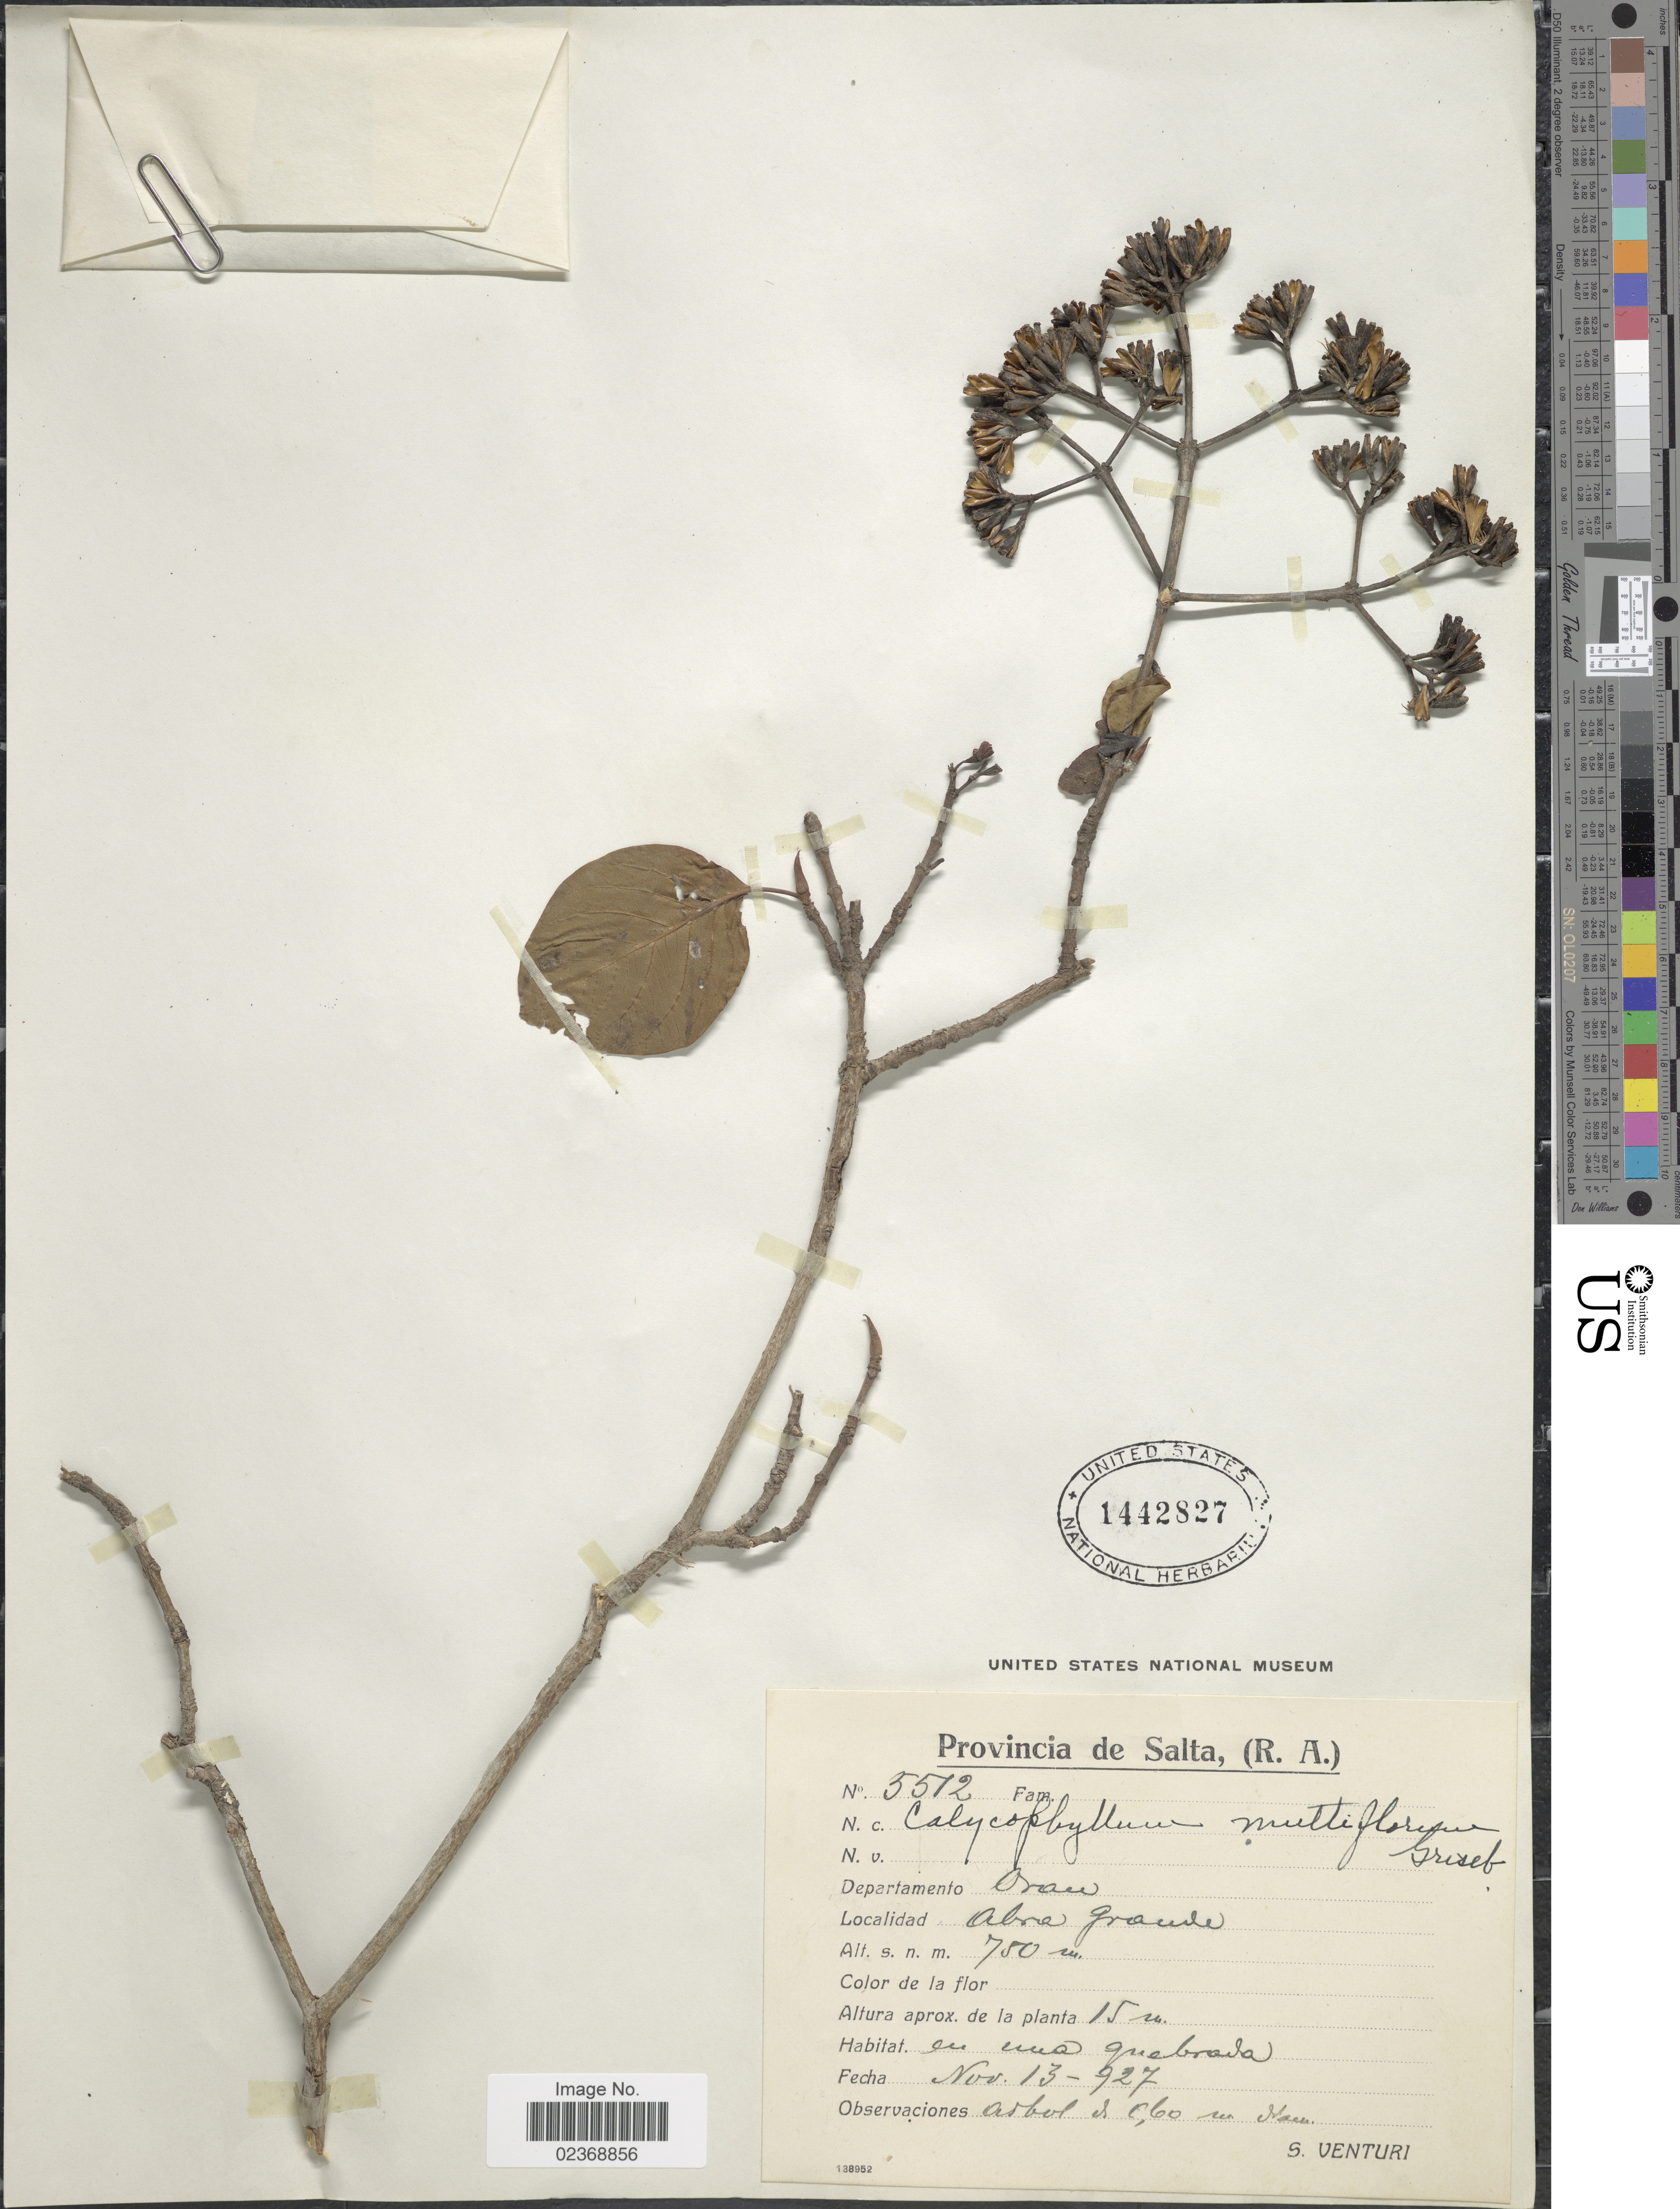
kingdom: Plantae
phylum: Tracheophyta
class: Magnoliopsida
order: Gentianales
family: Rubiaceae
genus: Calycophyllum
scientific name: Calycophyllum multiflorum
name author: Griseb.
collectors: S. Venturi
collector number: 5512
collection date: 1927-11-13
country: Argentina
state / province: Salta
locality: Provincia de Salta, (R.A.). Departamento Oran. Abra Grande.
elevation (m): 750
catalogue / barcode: US 1442827